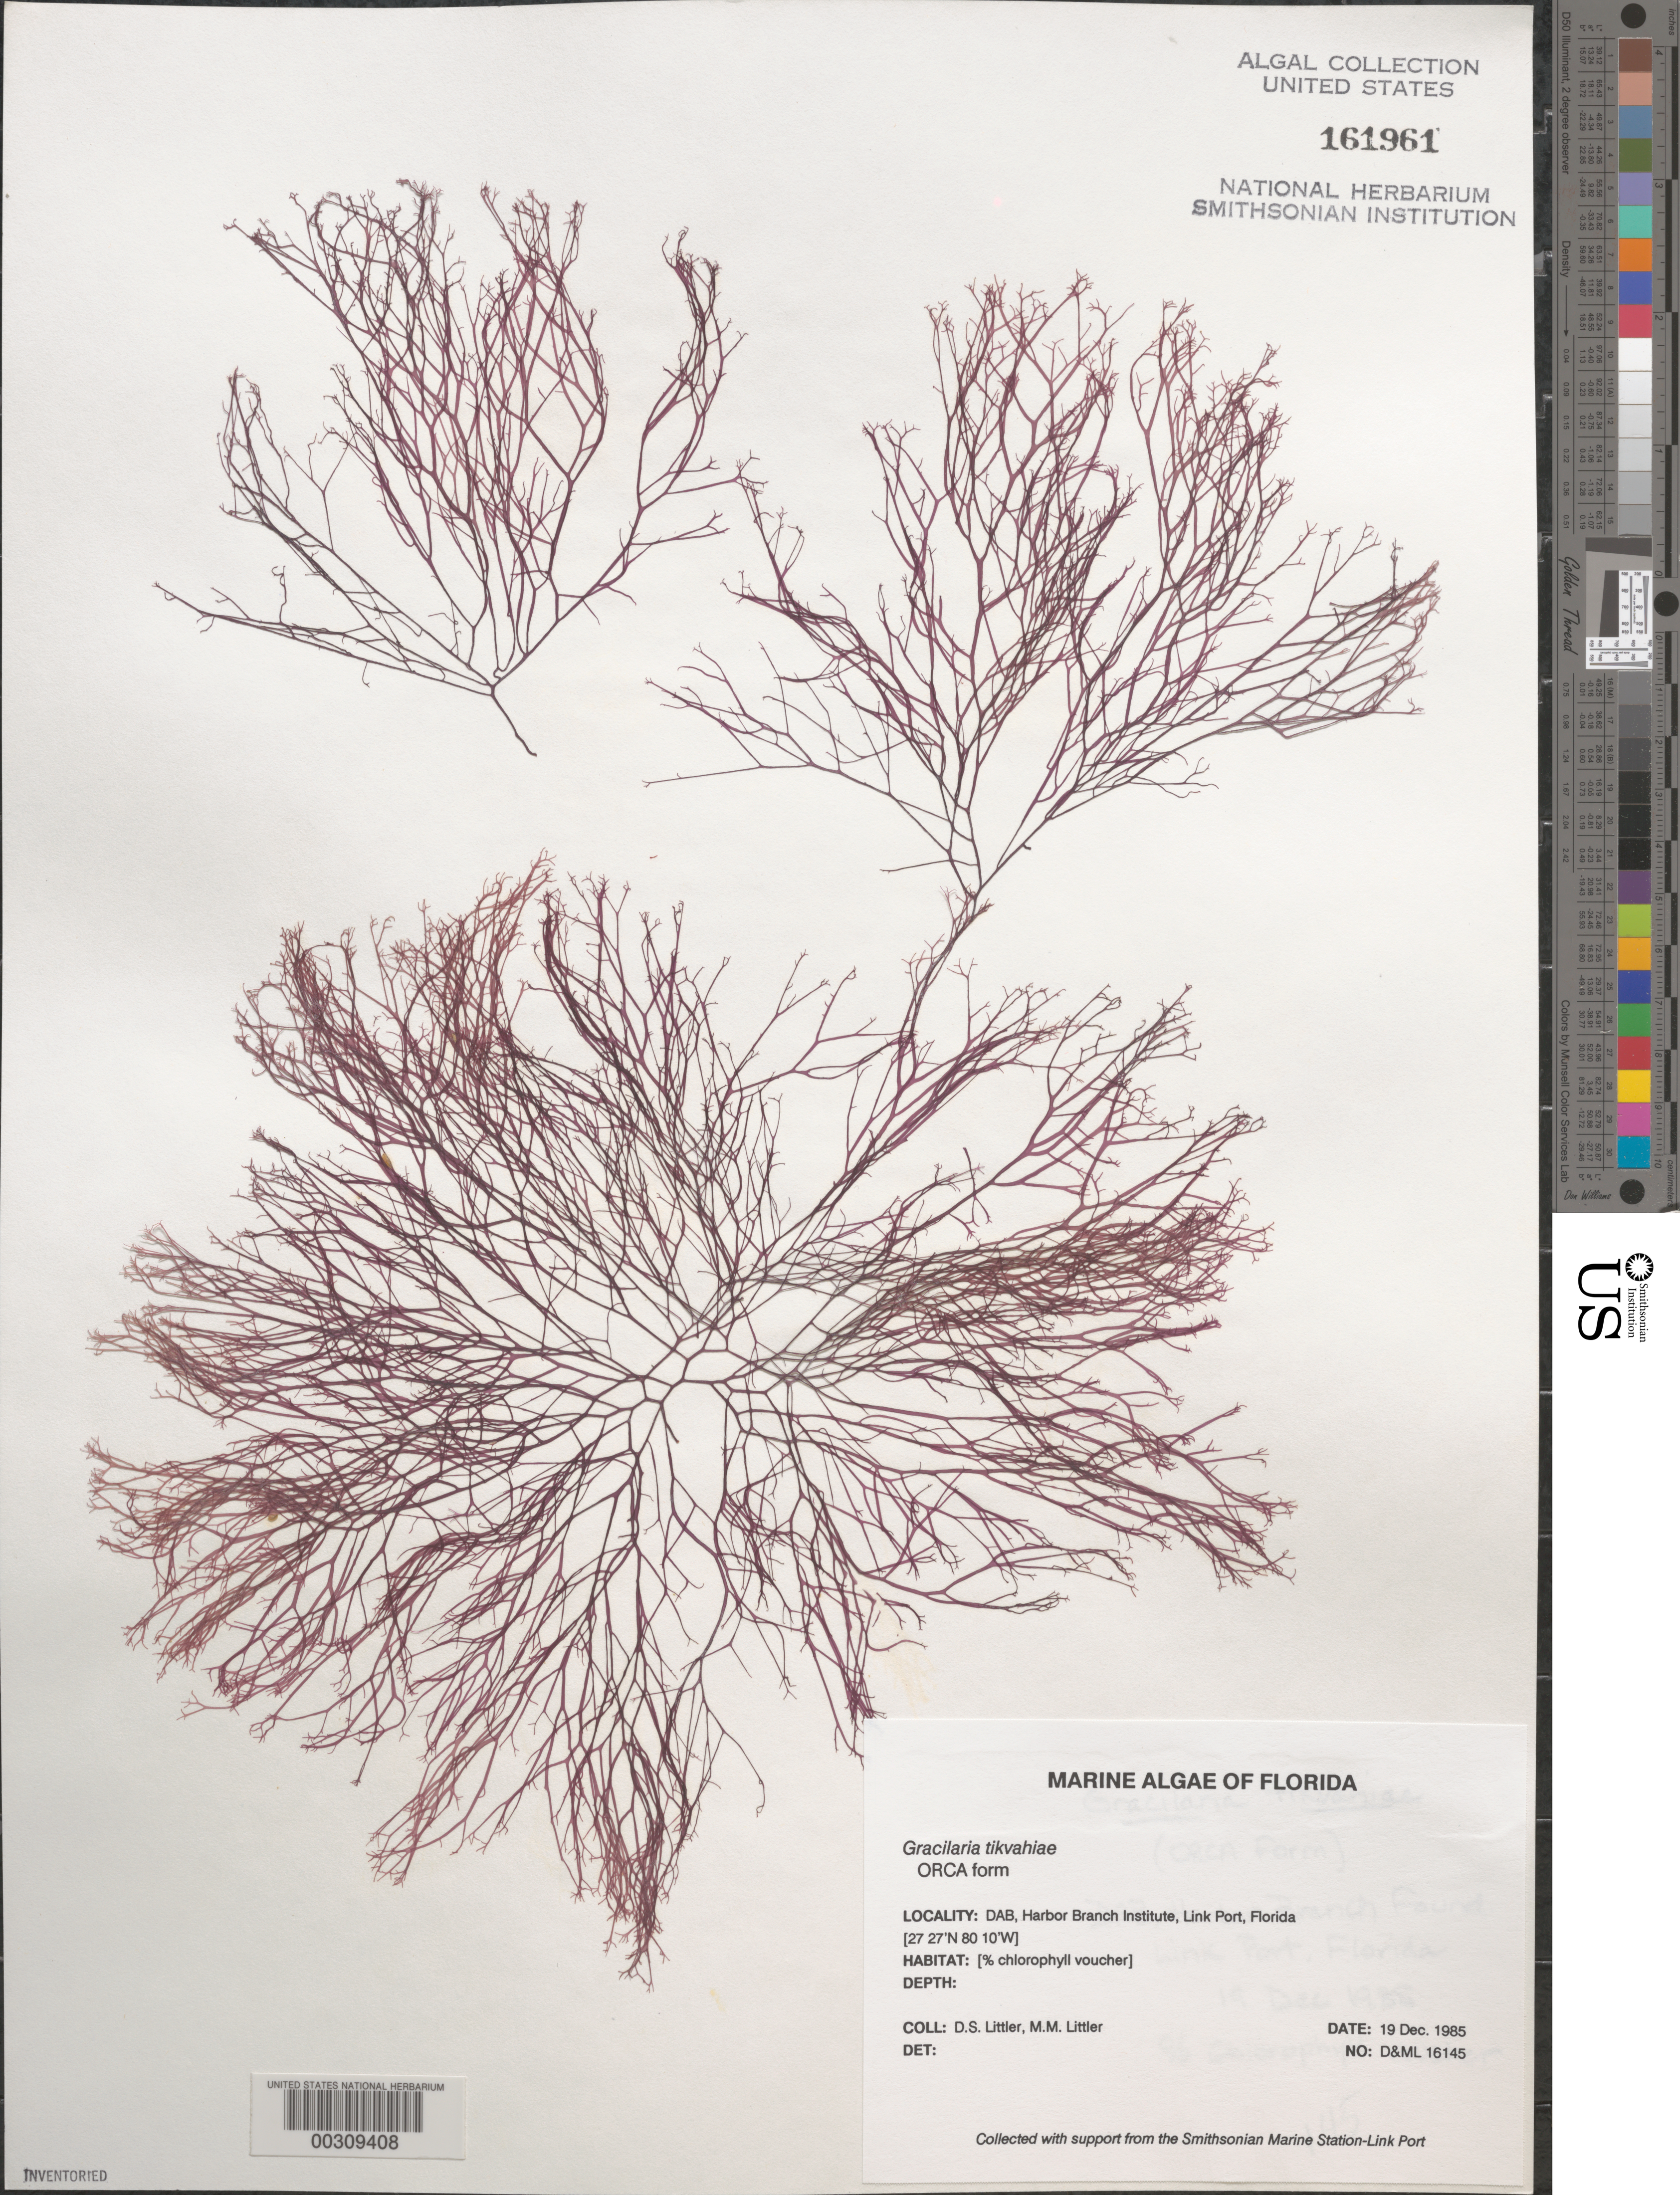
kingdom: Plantae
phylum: Rhodophyta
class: Florideophyceae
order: Gracilariales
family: Gracilariaceae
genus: Gracilaria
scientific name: Gracilaria tikvahiae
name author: McLachlan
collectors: D. S. Littler & M. M. Littler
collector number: D&ML 16145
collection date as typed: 19 Dec 1985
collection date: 1985-12-19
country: United States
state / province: Florida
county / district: Saint Lucie County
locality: Harbor Branch Oceanographic Institutue, Link Port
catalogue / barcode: US 161961